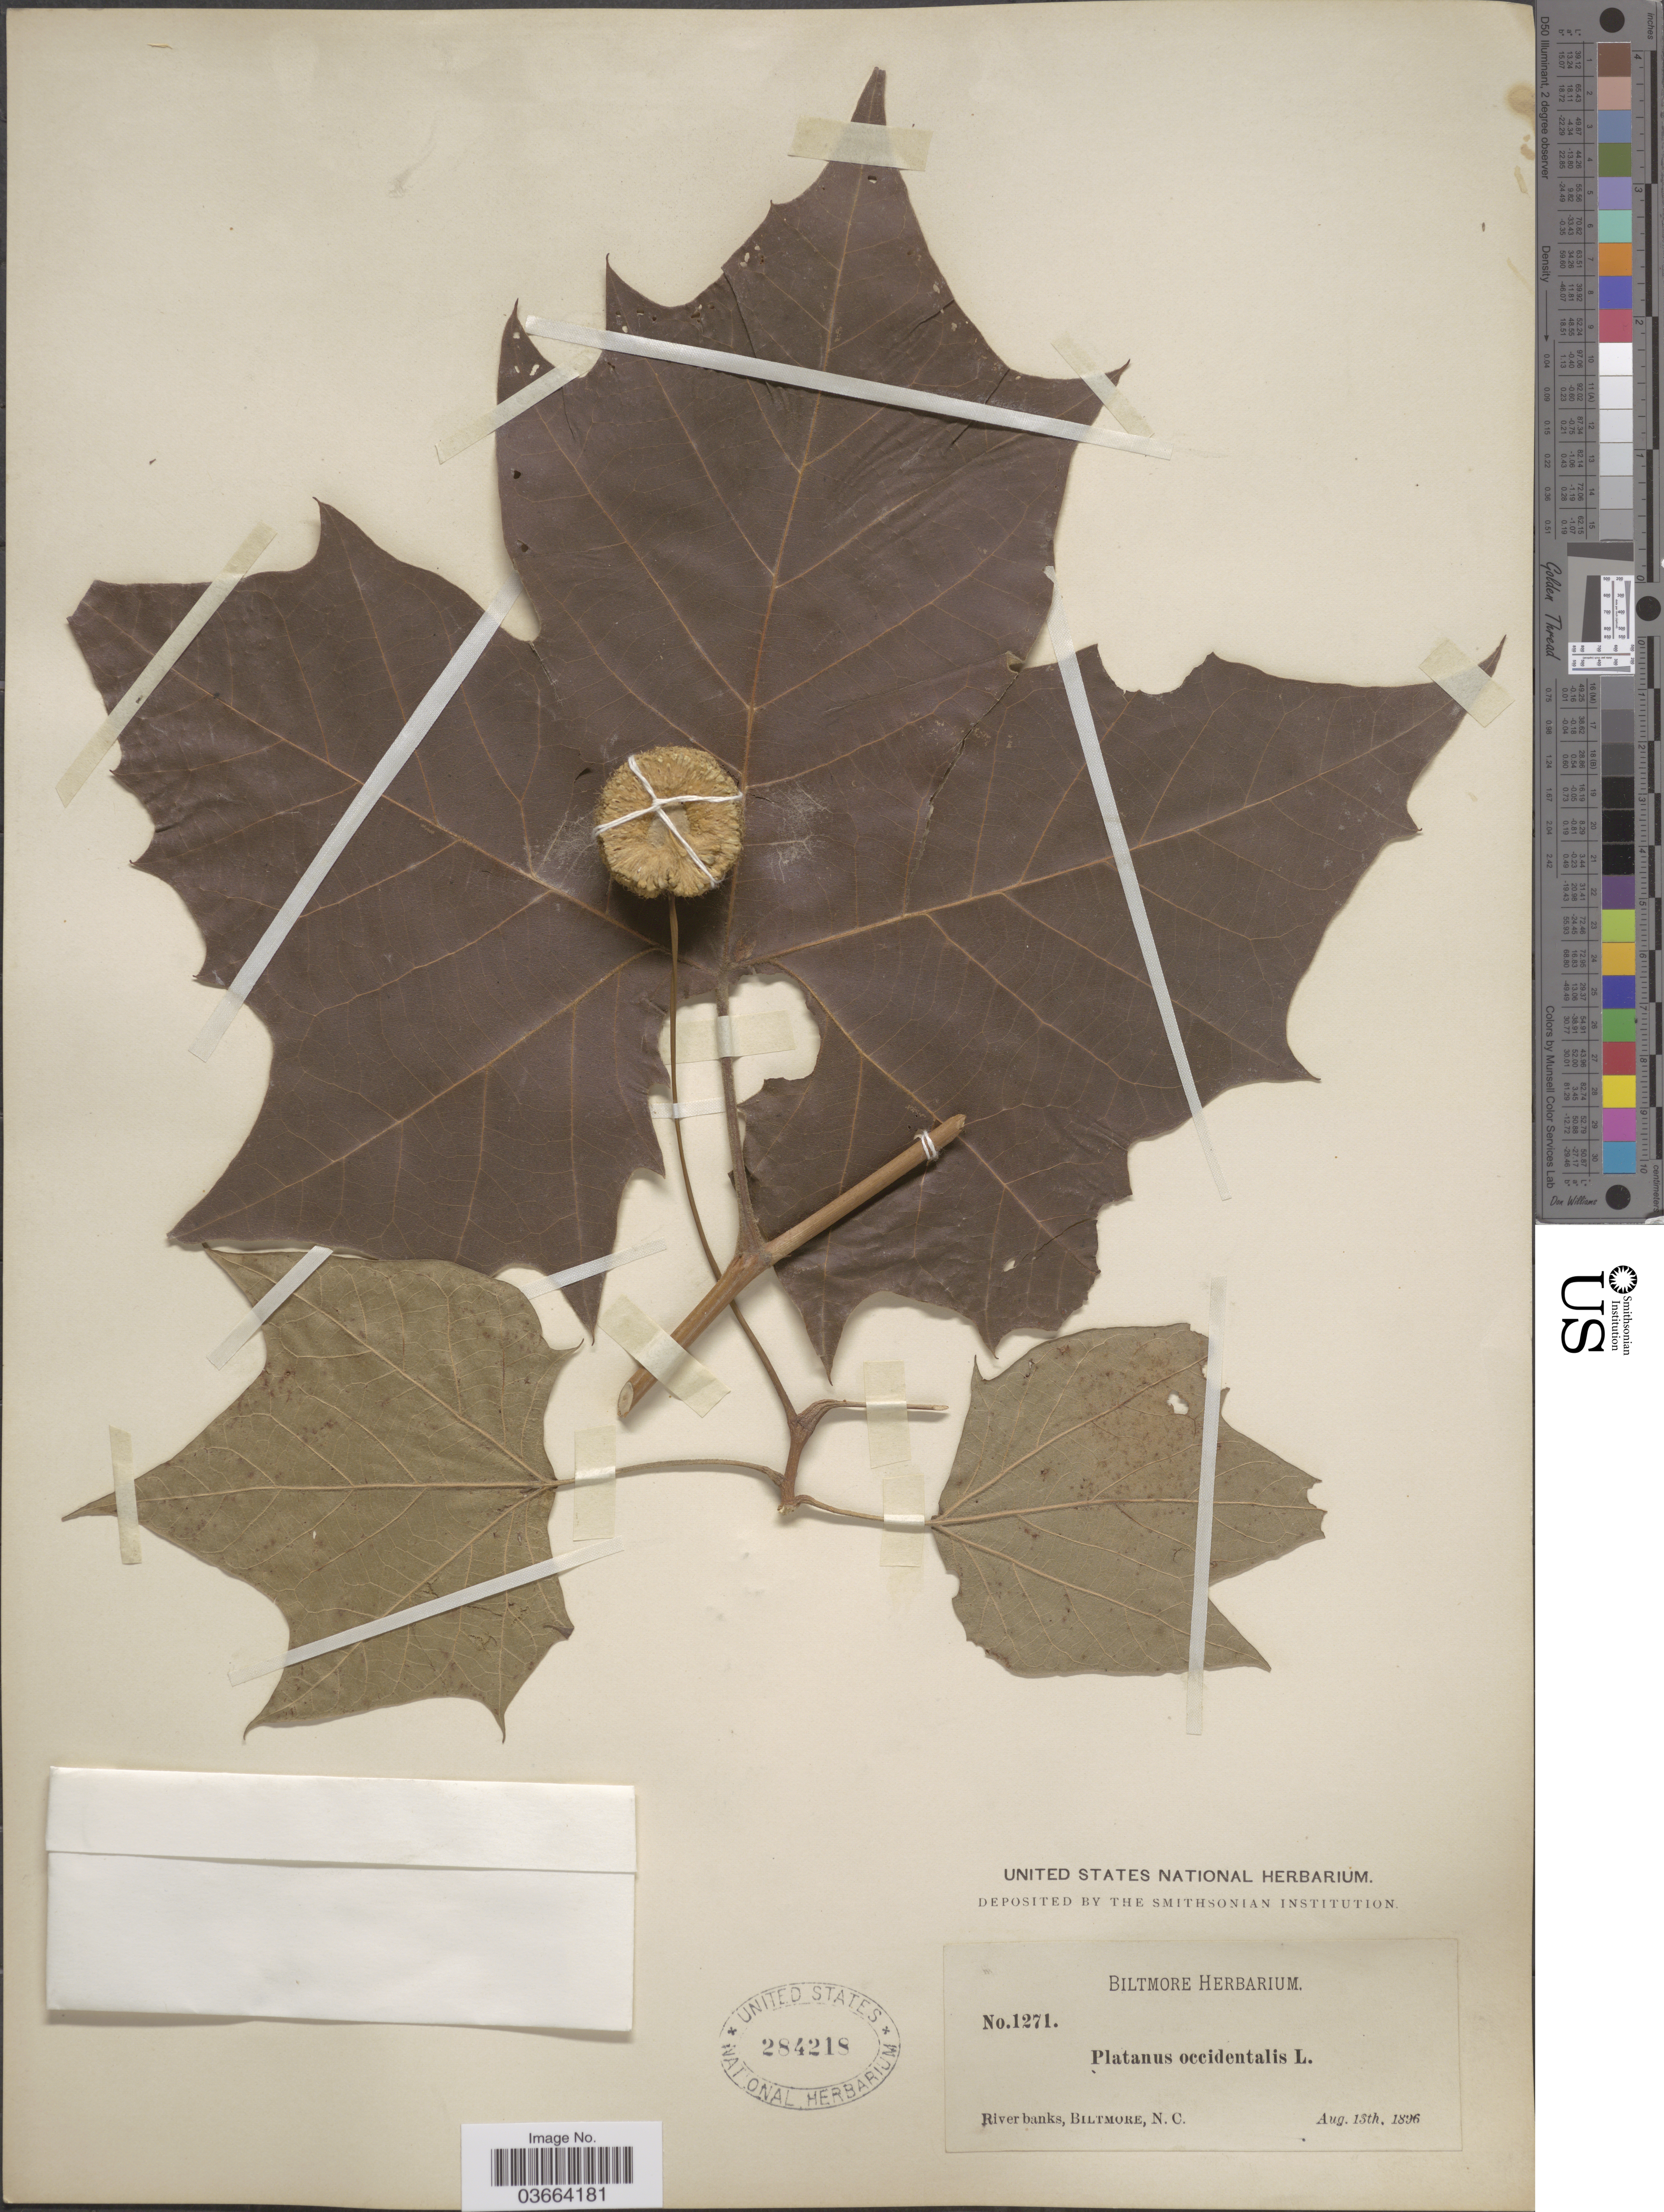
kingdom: Plantae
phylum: Tracheophyta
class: Magnoliopsida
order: Proteales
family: Platanaceae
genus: Platanus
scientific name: Platanus occidentalis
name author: L.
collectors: ex herb. Biltmore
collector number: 1271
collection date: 1896-08-13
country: United States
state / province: North Carolina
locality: River banks, Biltmore.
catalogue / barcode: US 284218